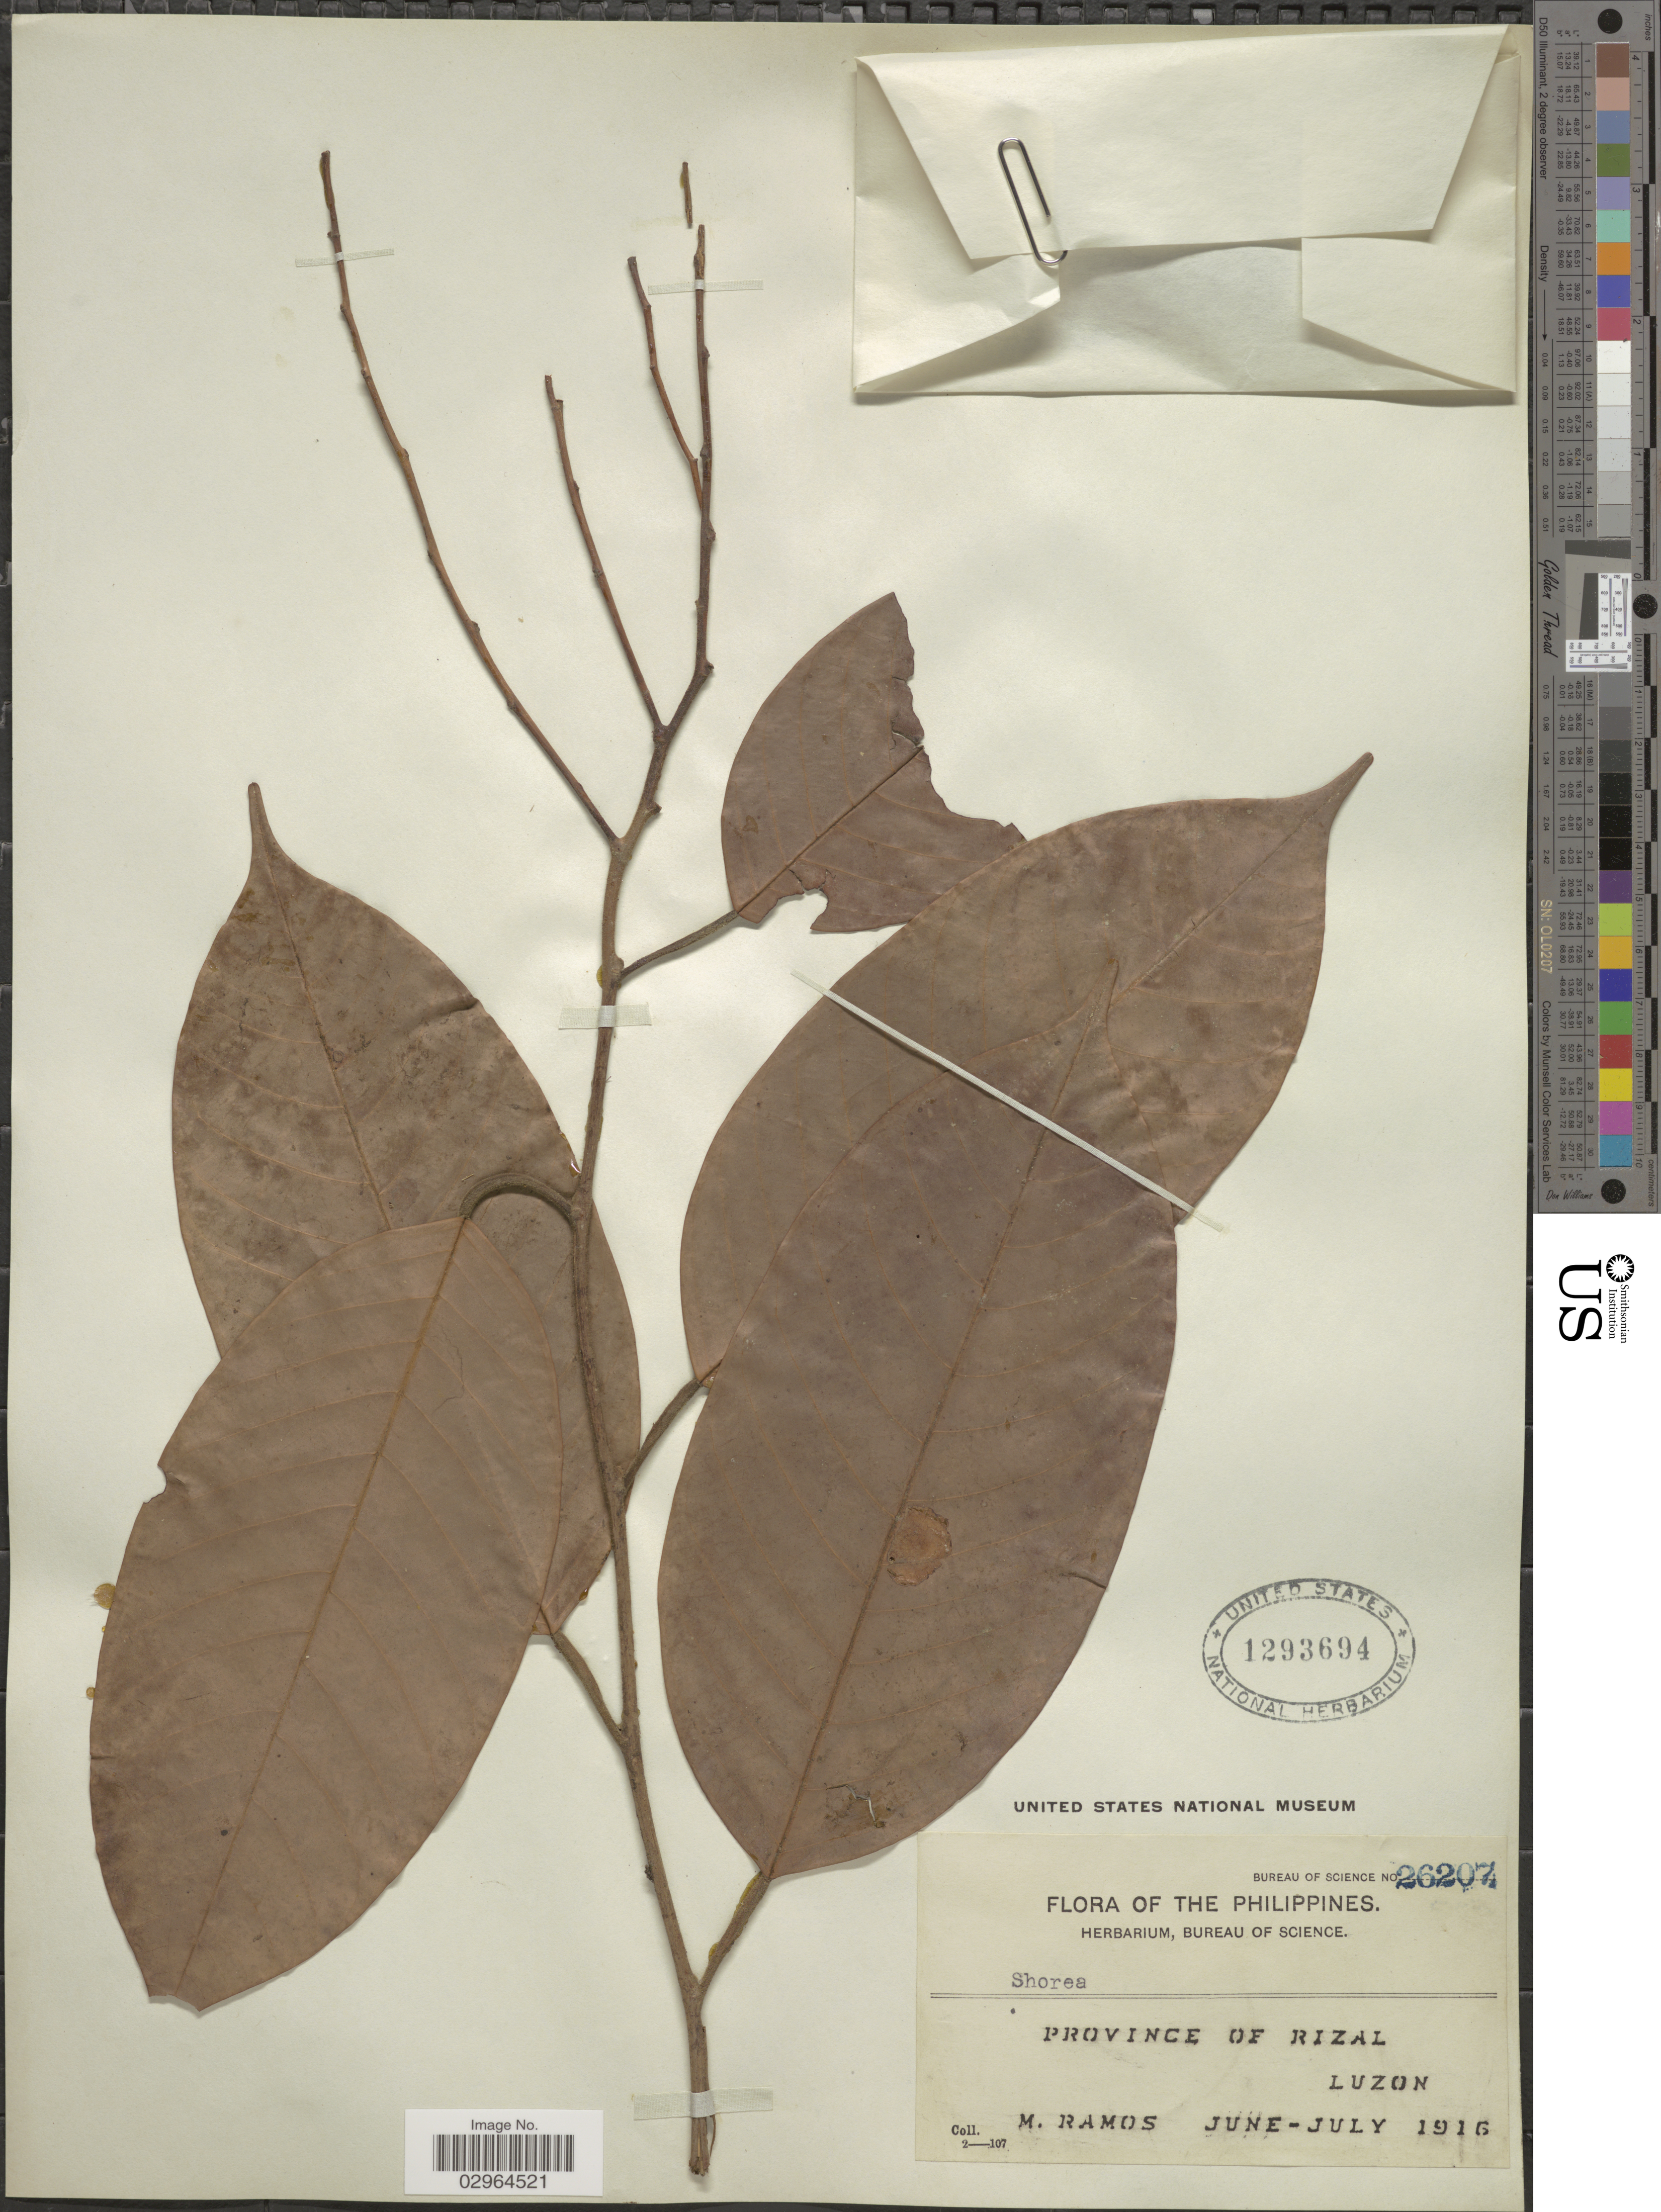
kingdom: Plantae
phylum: Tracheophyta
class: Magnoliopsida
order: Malvales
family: Dipterocarpaceae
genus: Shorea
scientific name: Shorea sp.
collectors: M. Ramos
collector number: Bureau of Science 26207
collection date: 1916-06/1916-07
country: Philippines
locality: Province of Rizal, Luzon.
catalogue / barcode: US 1293694